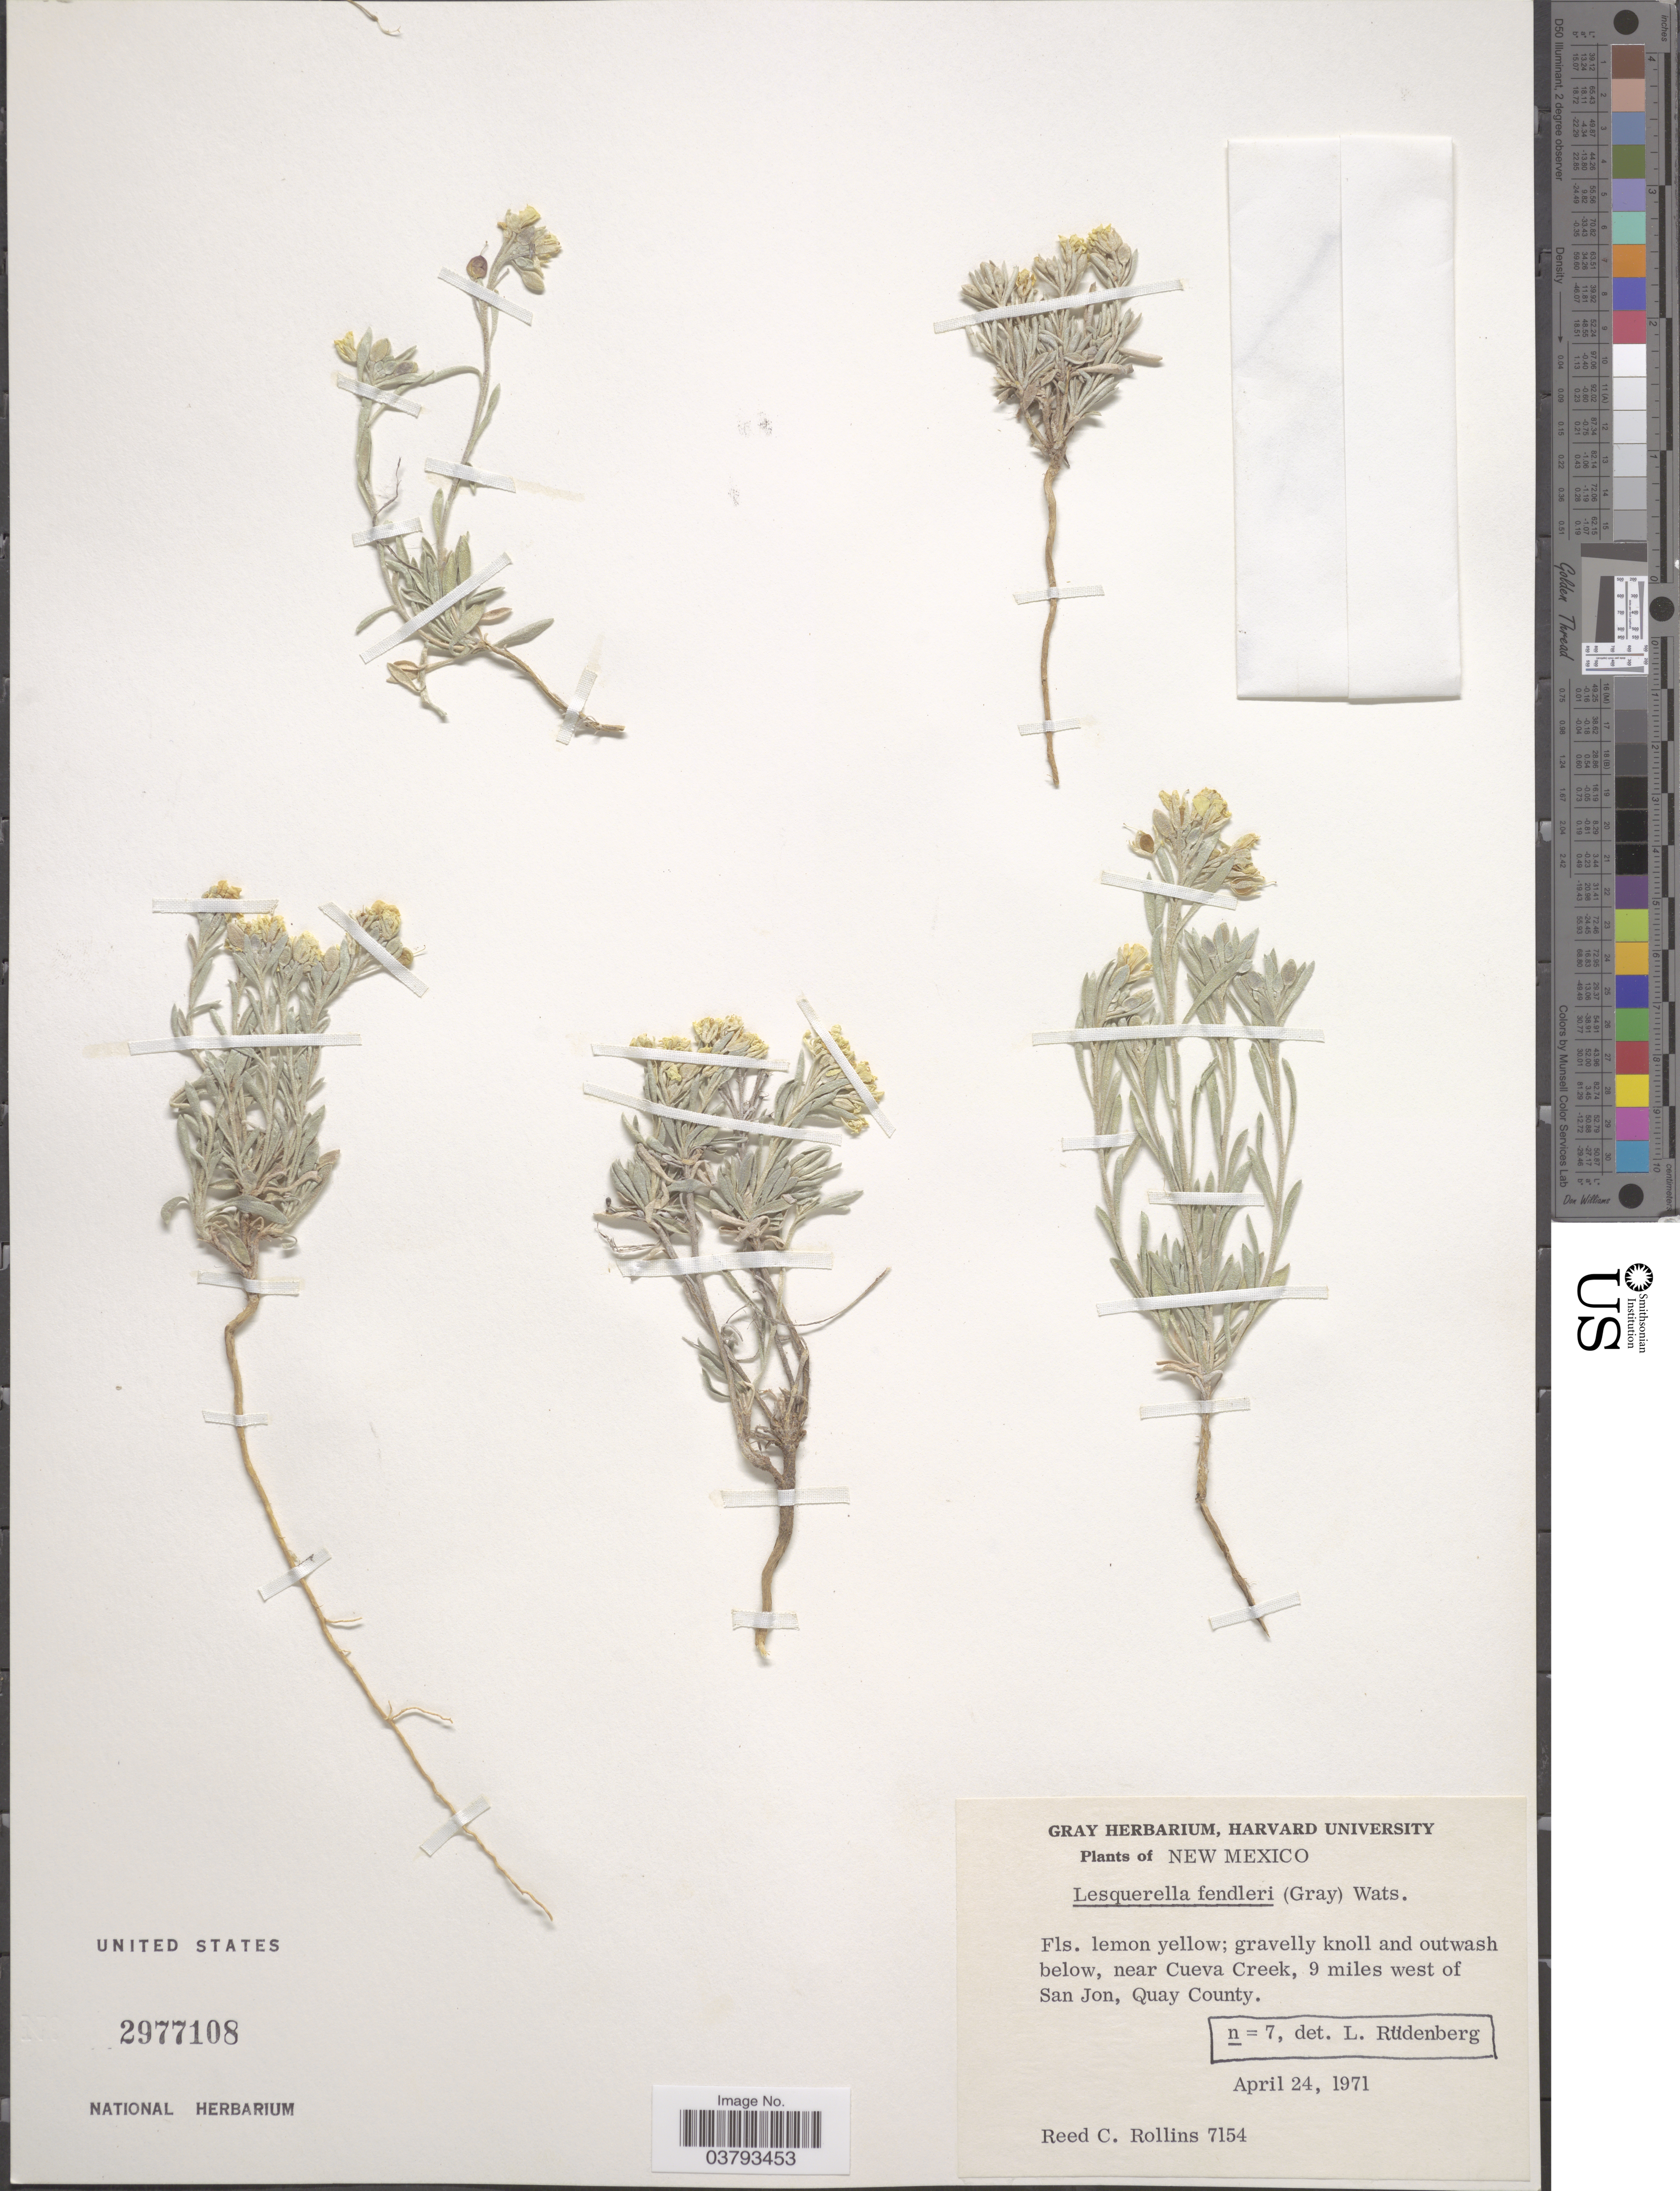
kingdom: Plantae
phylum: Tracheophyta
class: Magnoliopsida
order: Brassicales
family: Brassicaceae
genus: Lesquerella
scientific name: Lesquerella fendleri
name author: (A. Gray) S. Watson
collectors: R. C. Rollins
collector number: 7154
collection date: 1971-04-24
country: United States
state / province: New Mexico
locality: Near Cueva Creek, 9 miles west of San Jon, Quay County.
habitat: gravelly knoll and outwash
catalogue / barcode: US 2977108